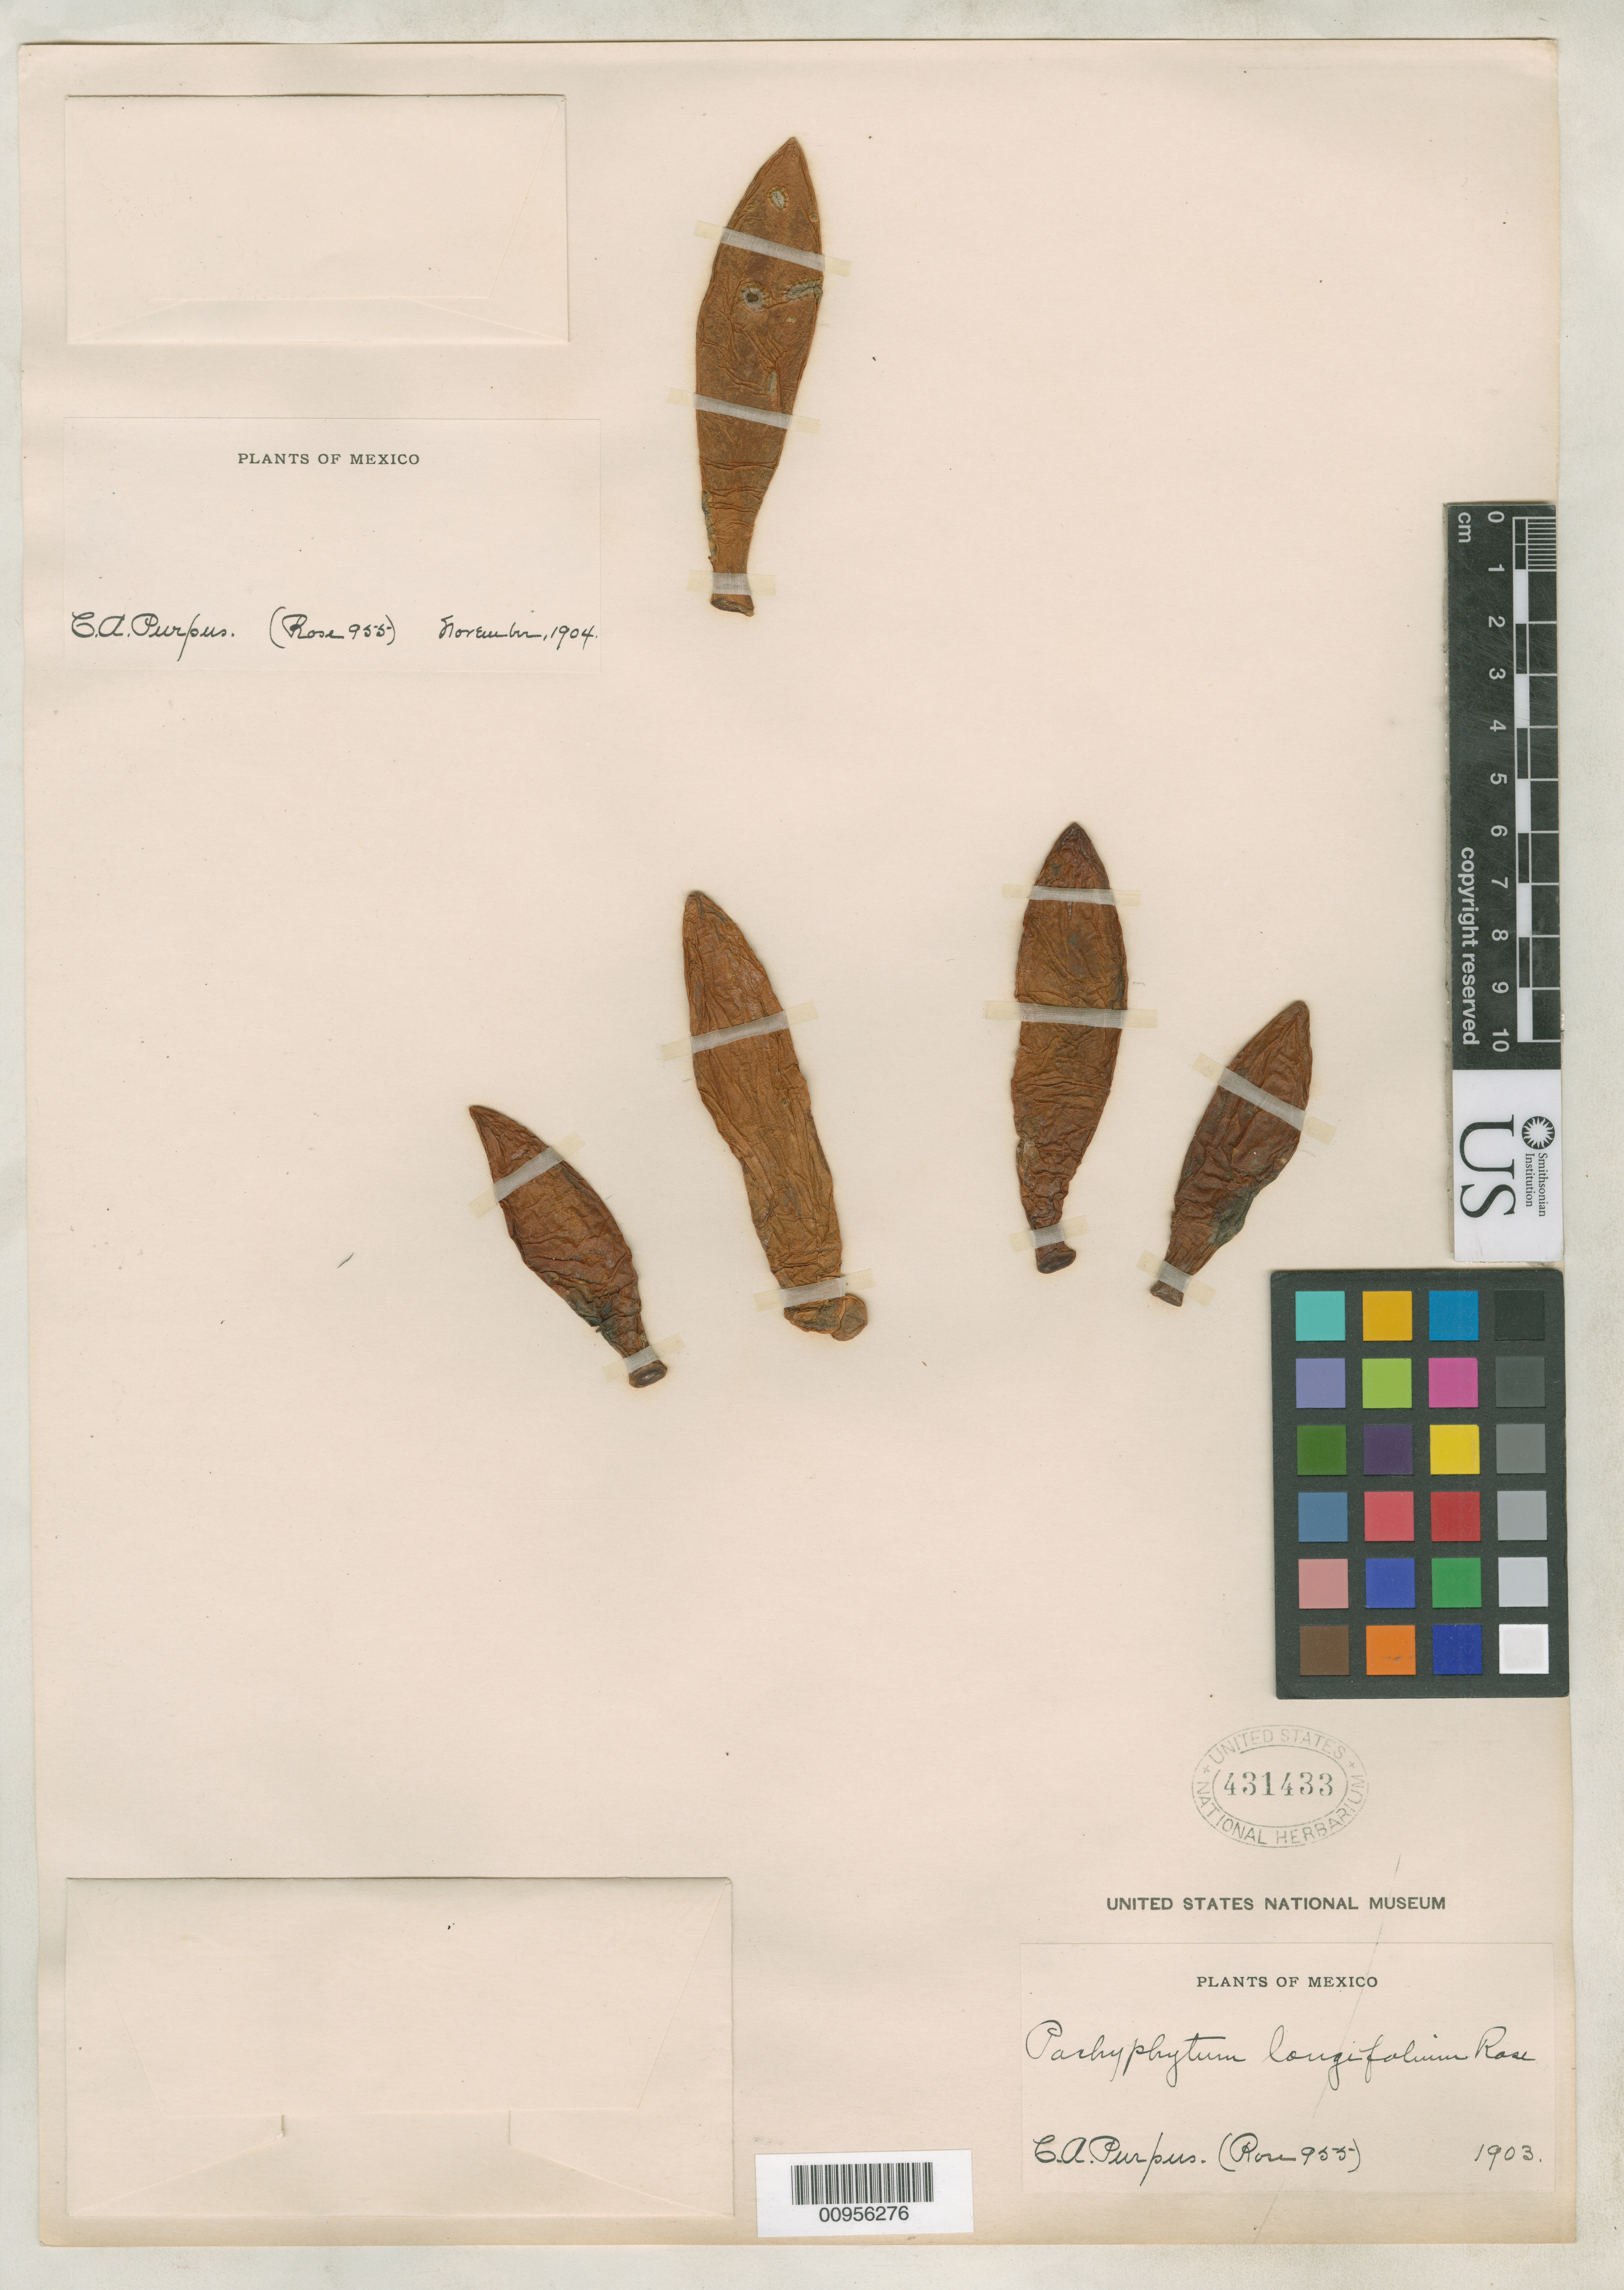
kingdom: Plantae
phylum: Tracheophyta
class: Magnoliopsida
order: Saxifragales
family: Crassulaceae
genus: Pachyphytum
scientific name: Pachyphytum longifolium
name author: Rose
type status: Syntype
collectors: C. A. Purpus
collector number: Rose 955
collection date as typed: Nov 1904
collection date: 1904-11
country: Mexico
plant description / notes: For discussion and lectotypification see Cact. Succ. J. 63: 261-265 (1991).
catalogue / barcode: US 431433